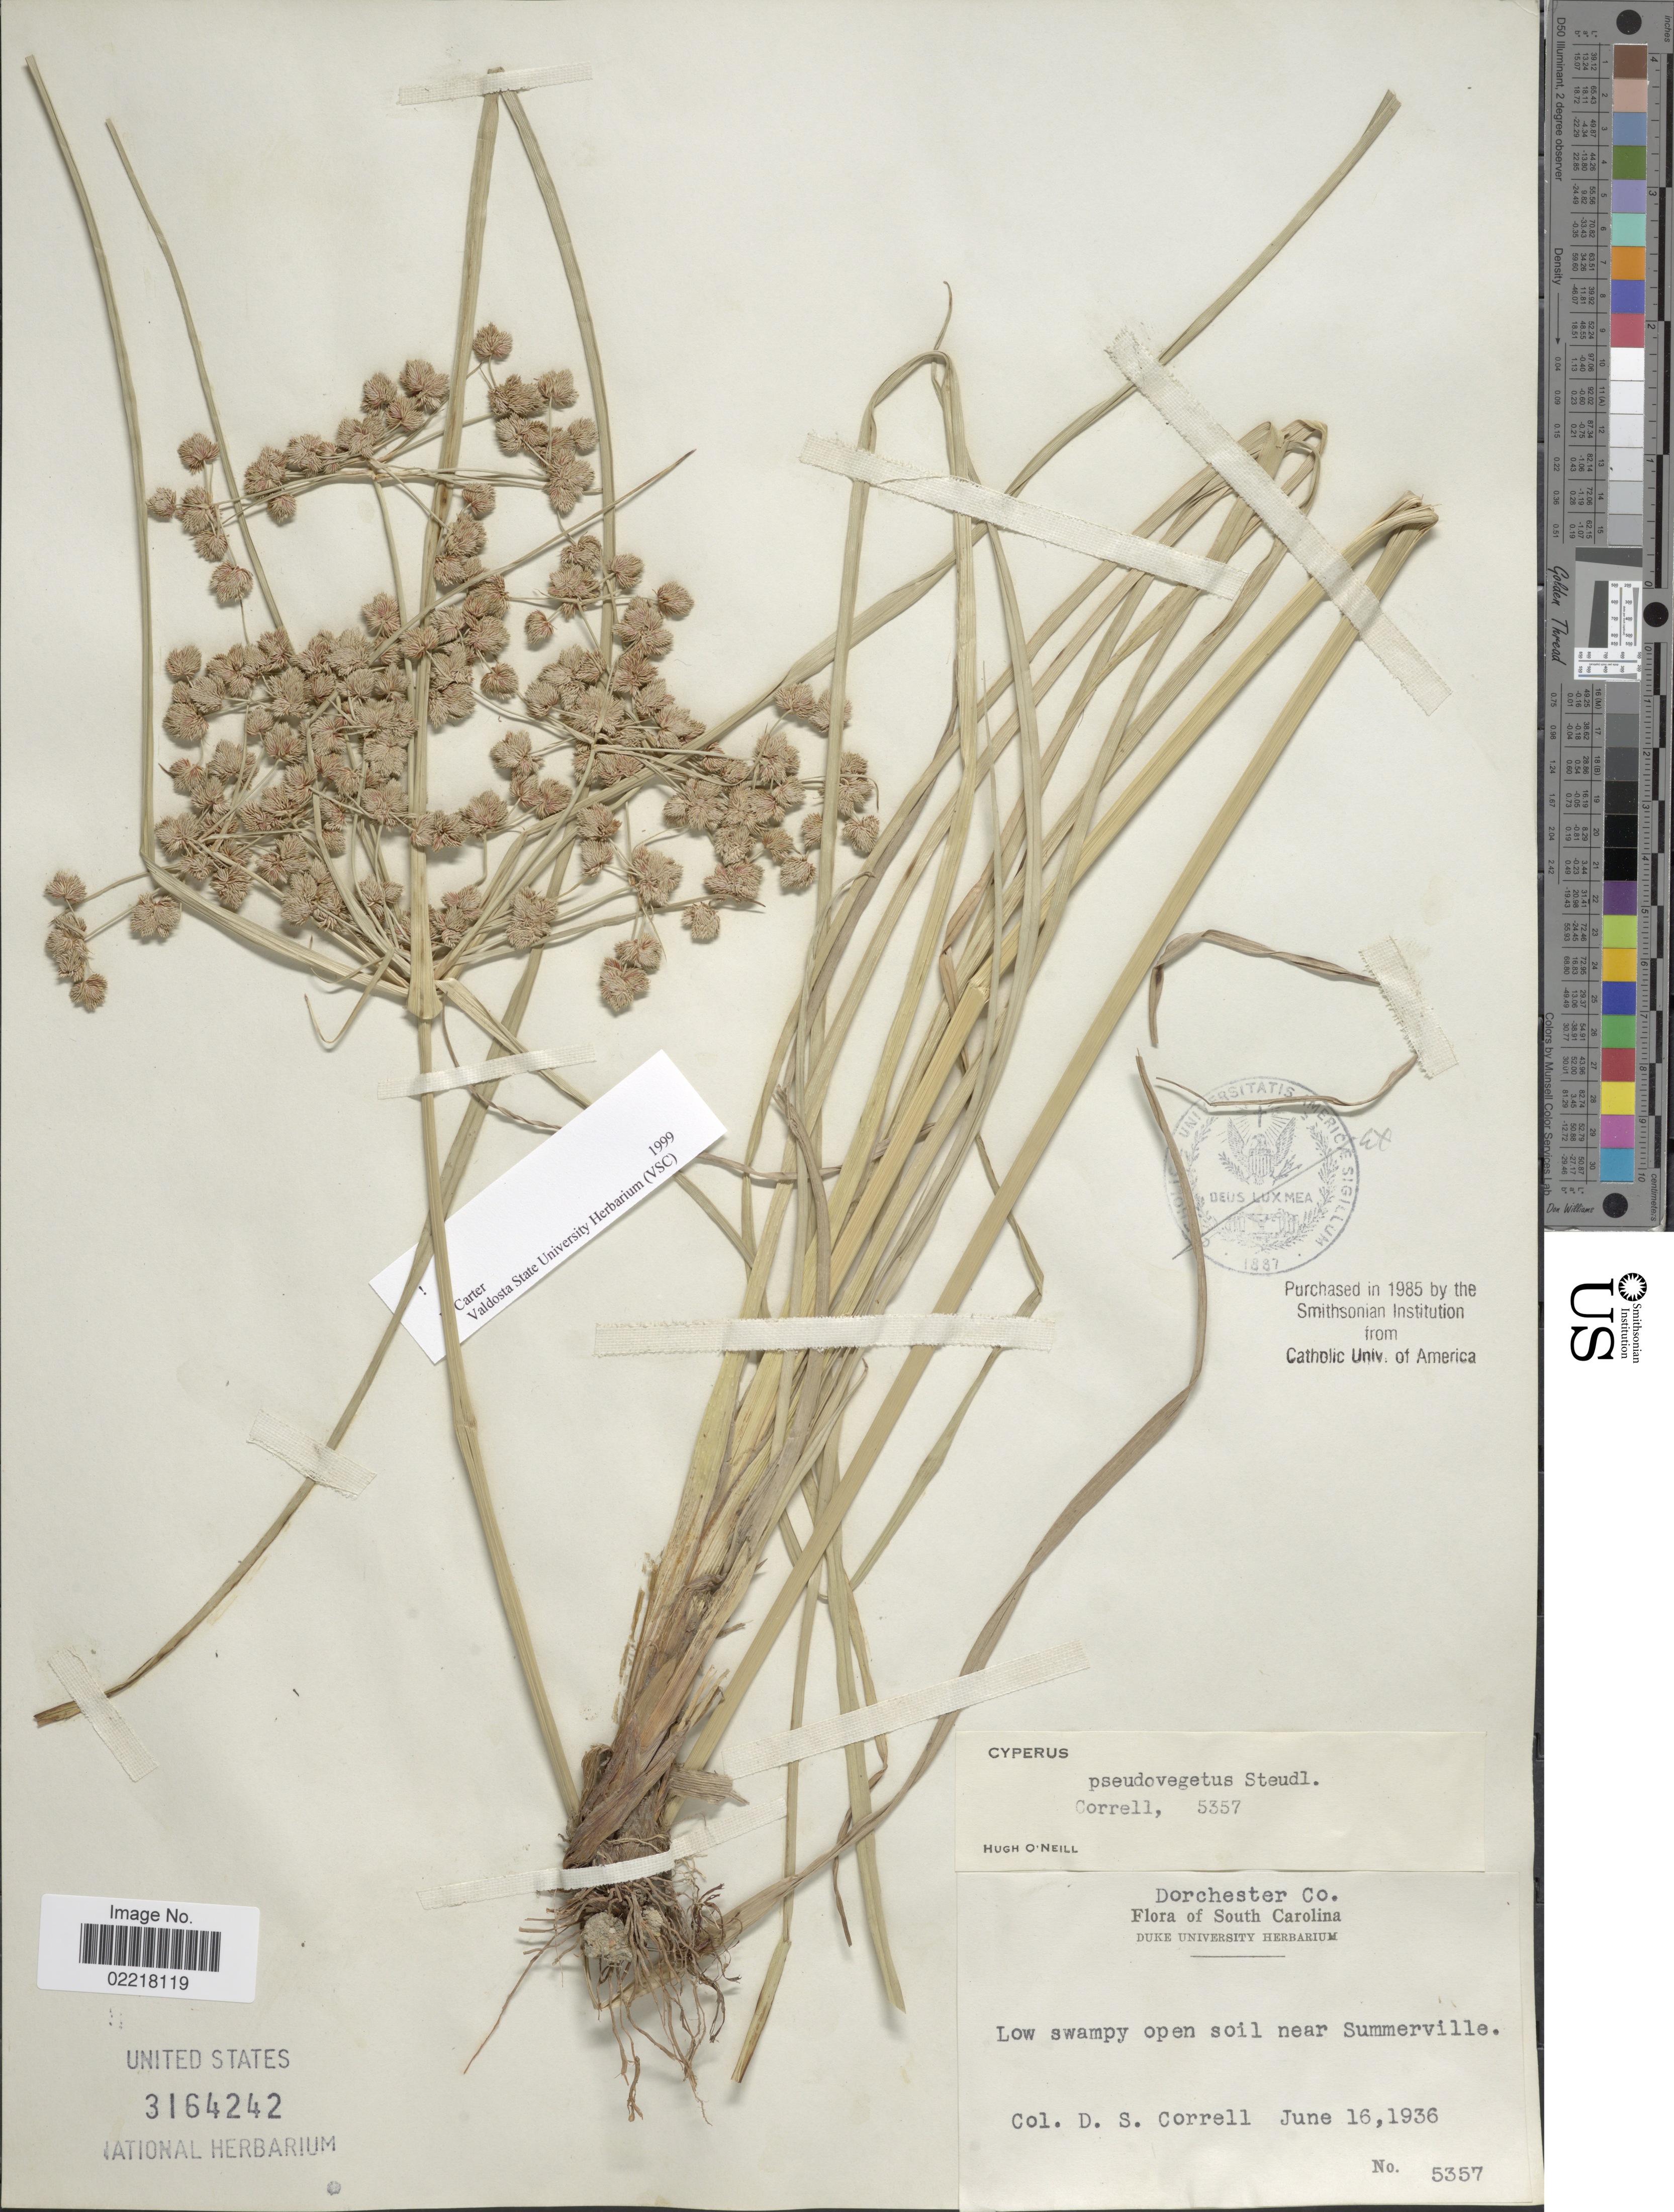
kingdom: Plantae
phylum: Tracheophyta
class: Liliopsida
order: Poales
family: Cyperaceae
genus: Cyperus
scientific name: Cyperus pseudovegetus Steud.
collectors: D. S. Correll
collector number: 5357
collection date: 1936-06-16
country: United States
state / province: South Carolina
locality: Dorchester Co. Low swampy open soil near Summerville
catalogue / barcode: US 3164242